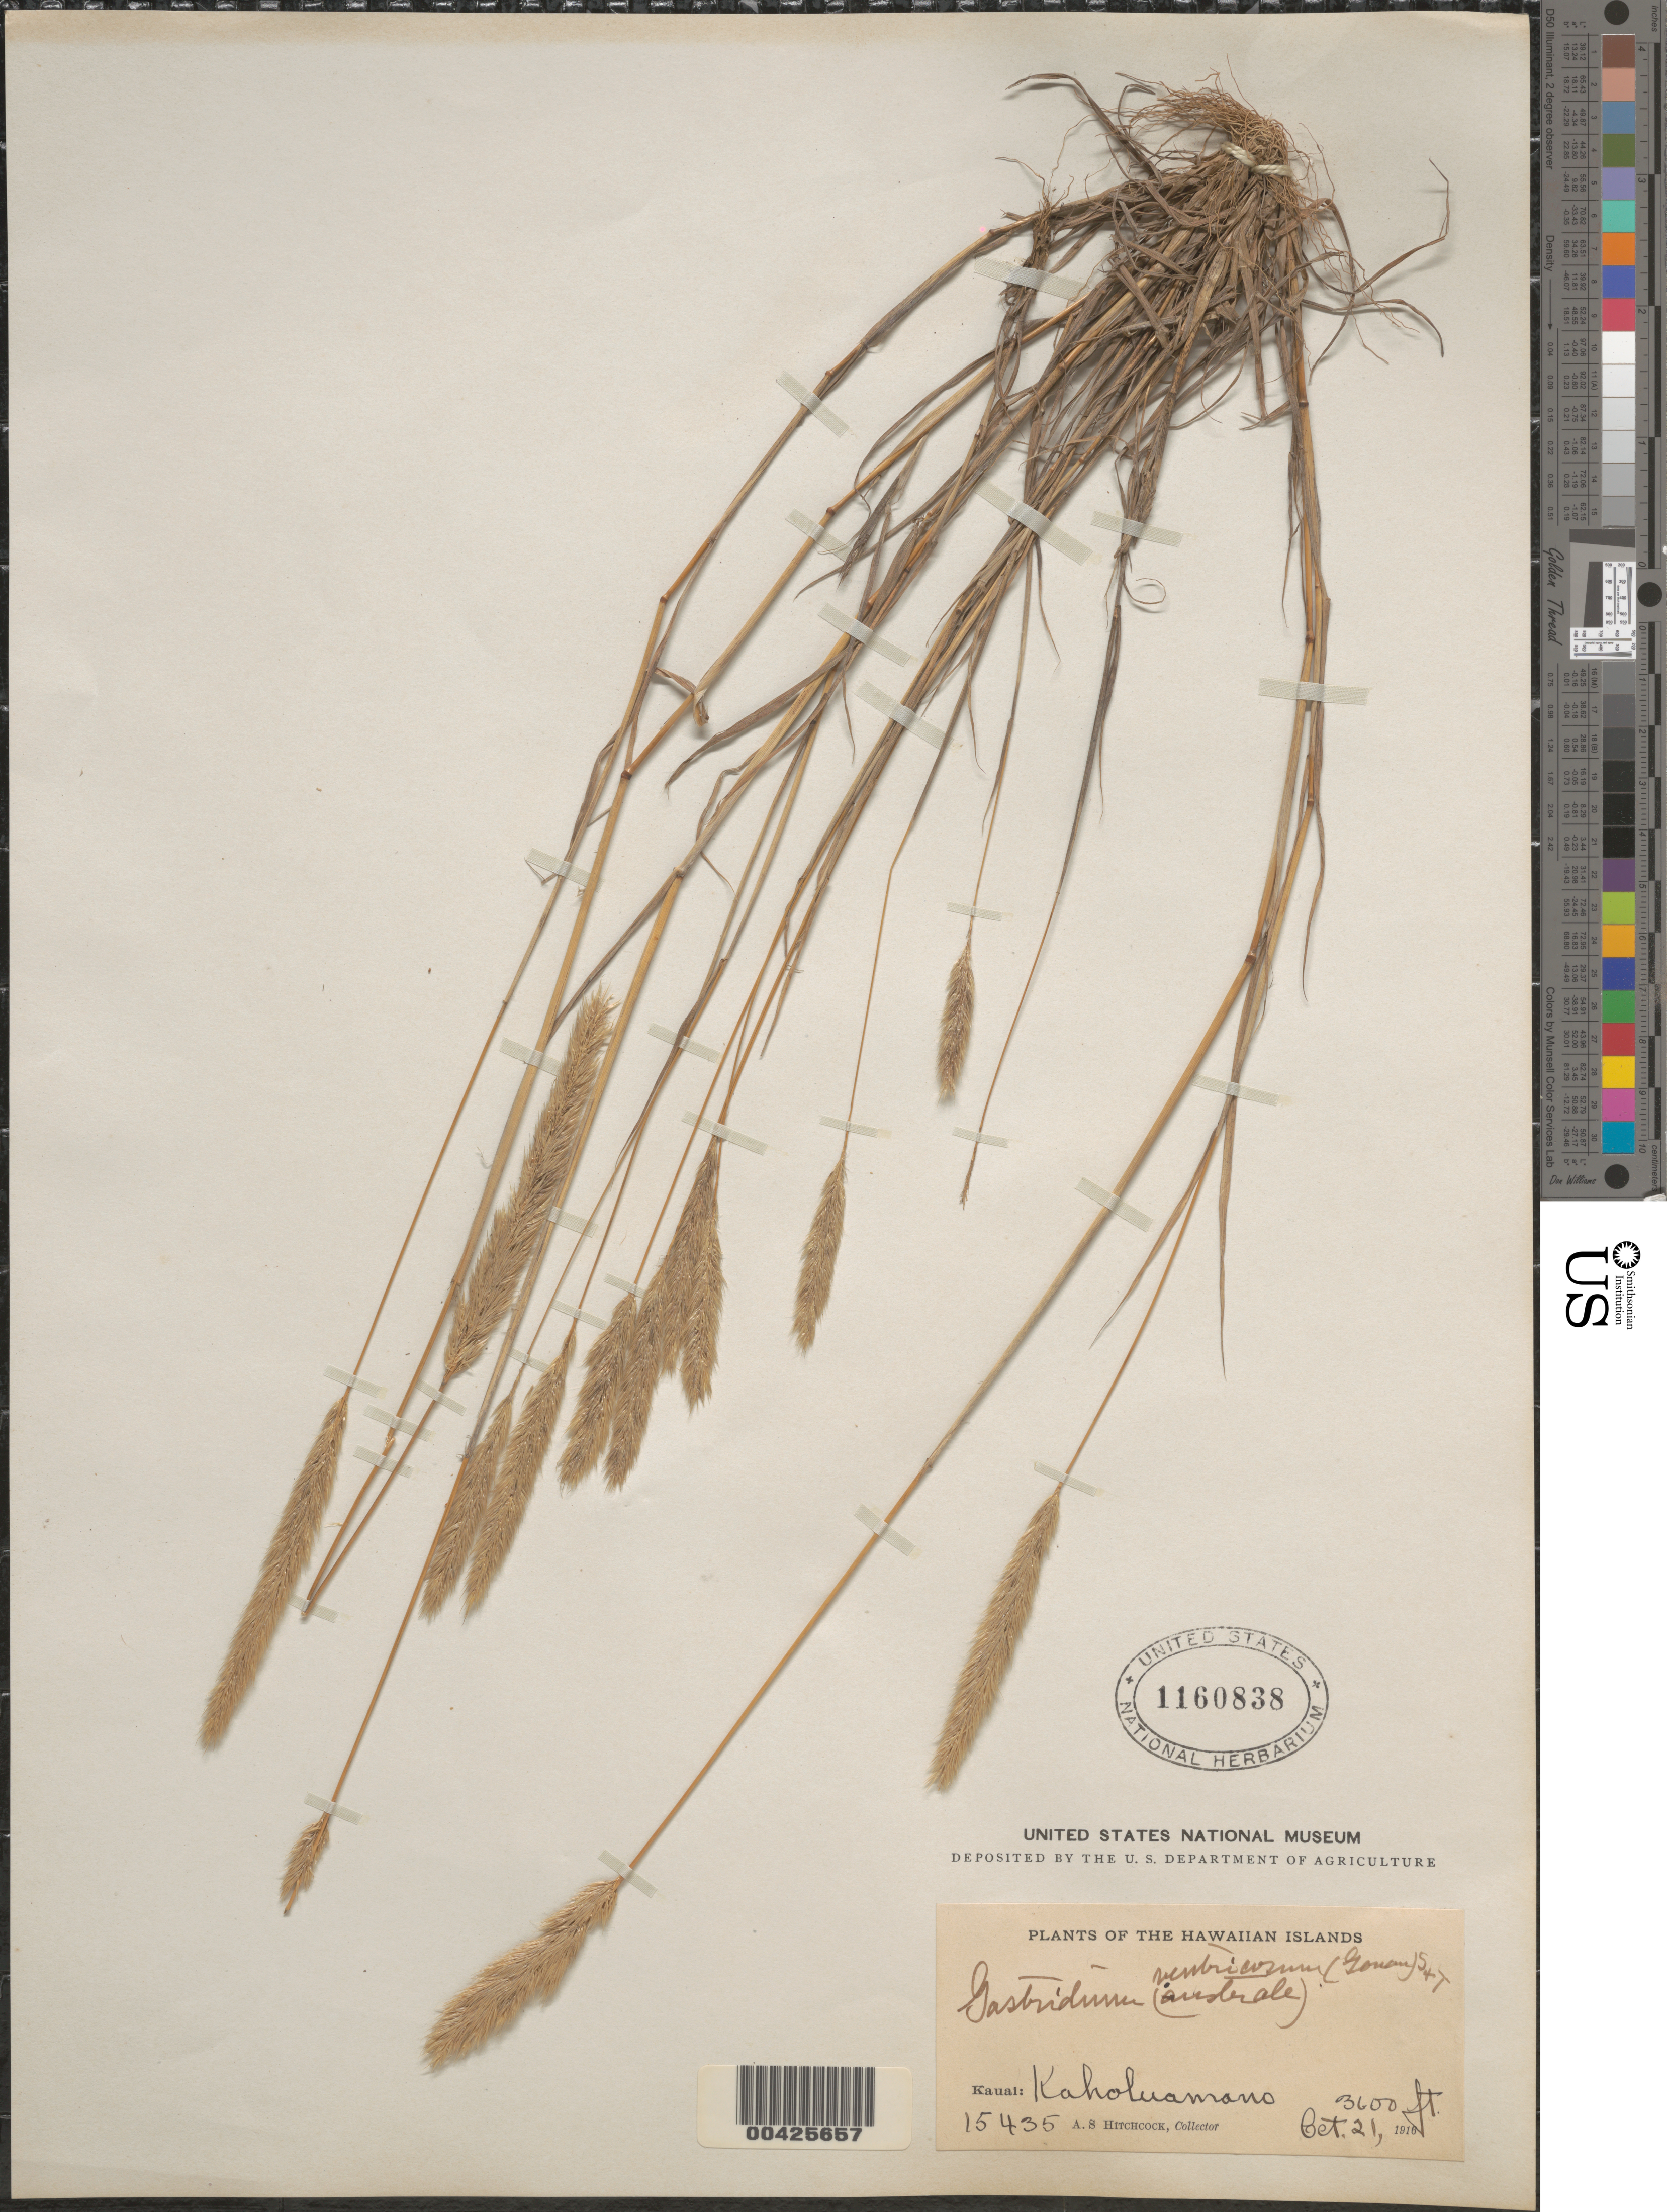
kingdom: Plantae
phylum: Tracheophyta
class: Liliopsida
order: Poales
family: Poaceae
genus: Gastridium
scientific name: Gastridium phleoides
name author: (Nees) C.E. Hubb.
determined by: Faccenda, K.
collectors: A. S. Hitchcock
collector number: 15435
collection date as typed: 21 Oct 1916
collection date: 1916-10-21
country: United States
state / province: Hawaii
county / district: Kauai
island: Kaua'i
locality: Kaholuamano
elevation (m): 1097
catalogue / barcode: US 1160838